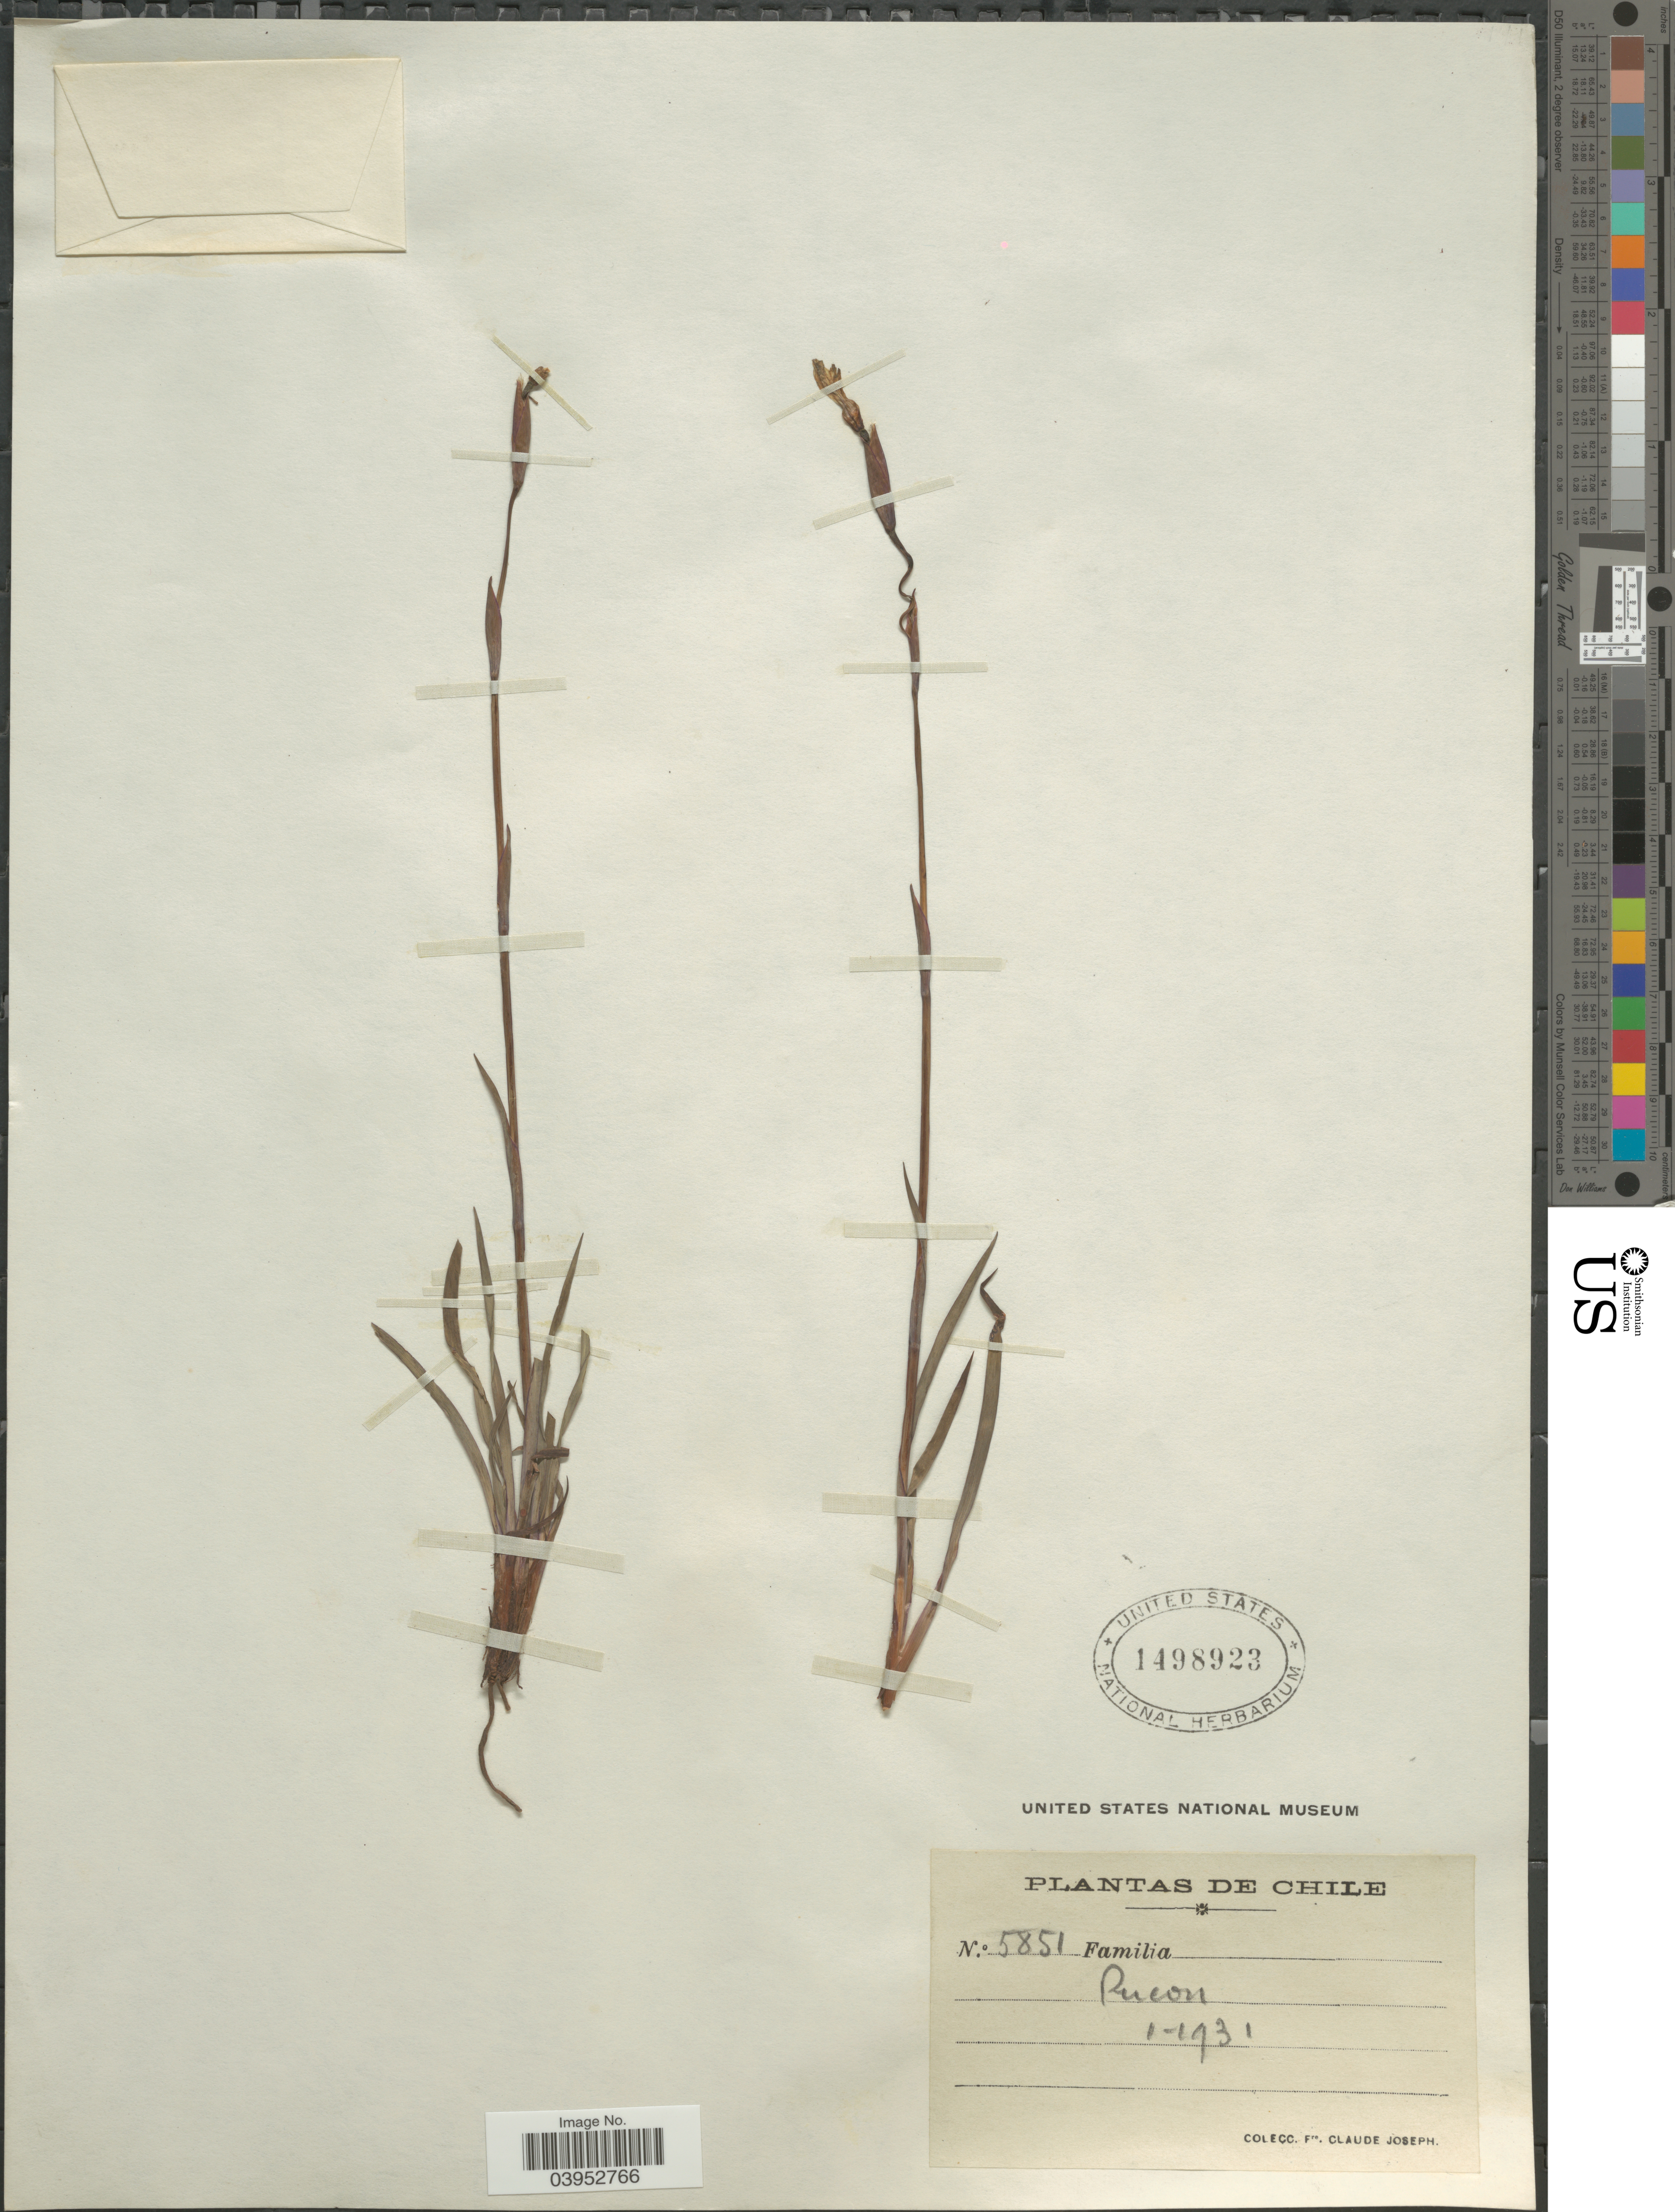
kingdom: Plantae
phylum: Tracheophyta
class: Liliopsida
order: Asparagales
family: Iridaceae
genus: Sisyrinchium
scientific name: Sisyrinchium sp.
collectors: Bro. Claude-Joseph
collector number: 5851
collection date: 1931-01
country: Chile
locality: Pucon.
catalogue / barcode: US 1498923